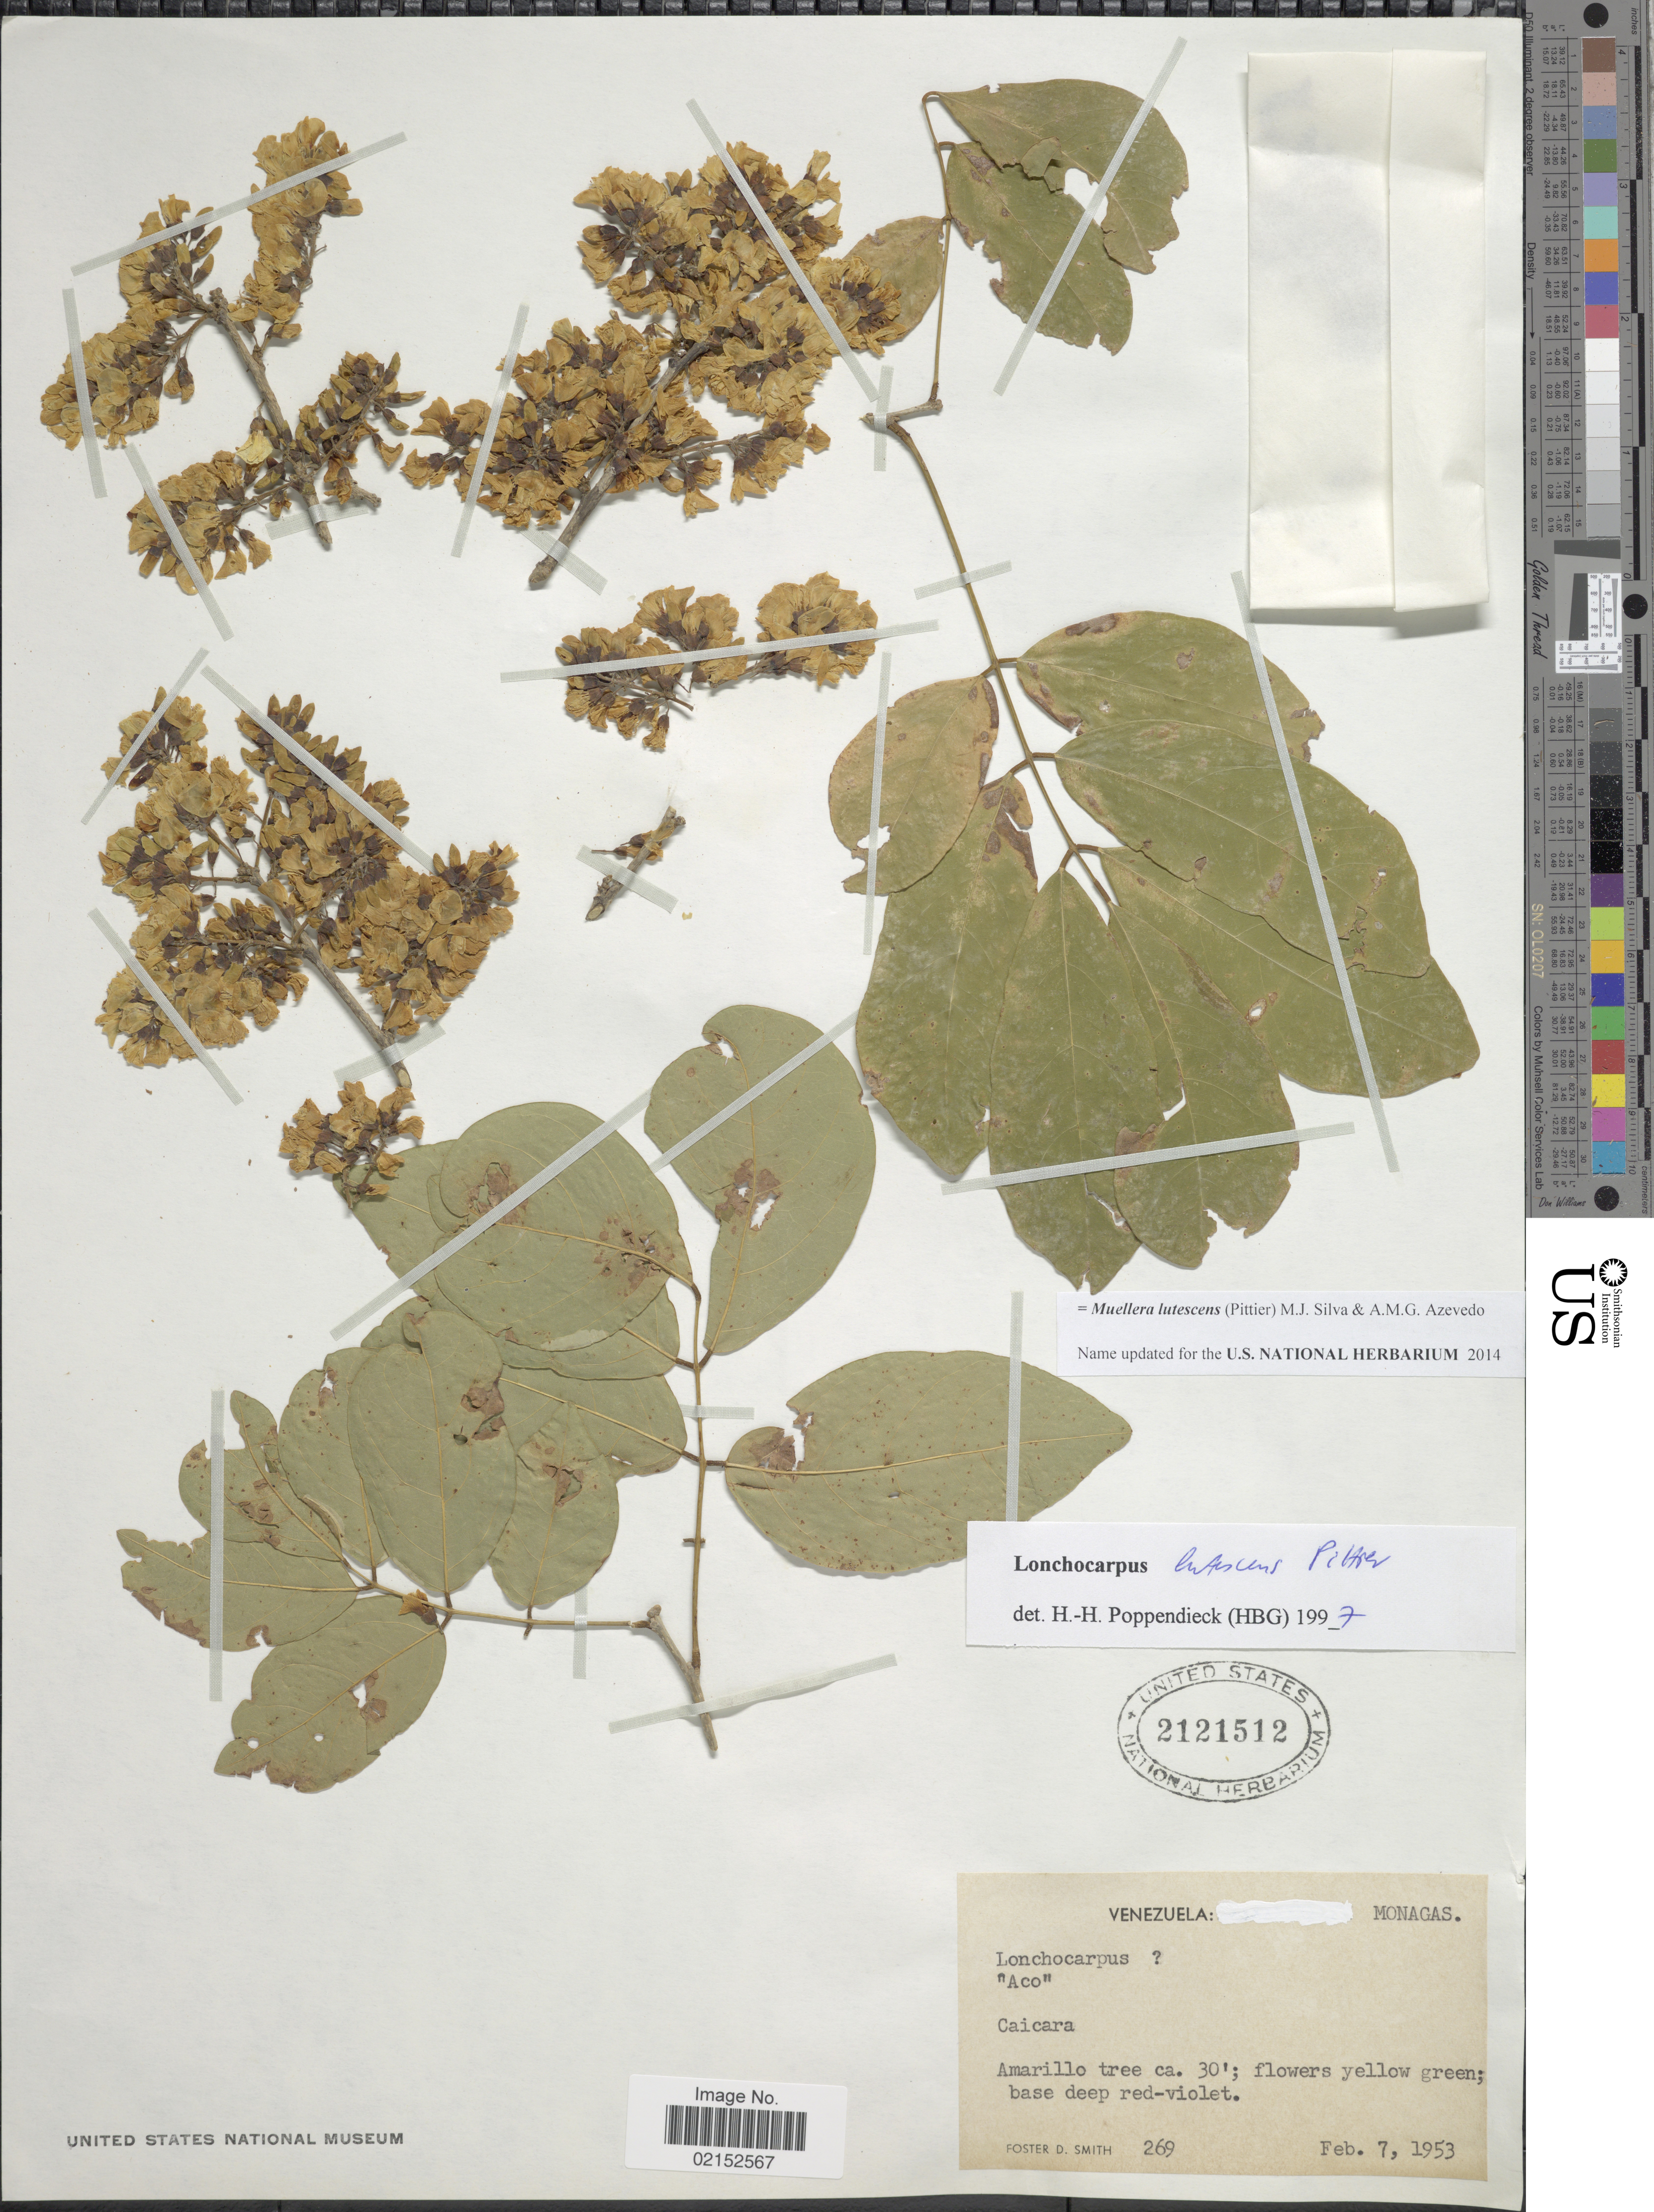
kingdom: Plantae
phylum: Tracheophyta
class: Magnoliopsida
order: Fabales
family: Fabaceae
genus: Muellera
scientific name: Muellera lutescens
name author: (Pittier) M.J. Silva & A.M.G. Azevedo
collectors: F. Smith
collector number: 269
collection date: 1953-02-07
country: Venezuela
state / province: Monagas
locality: Caicara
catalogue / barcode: US 2121512